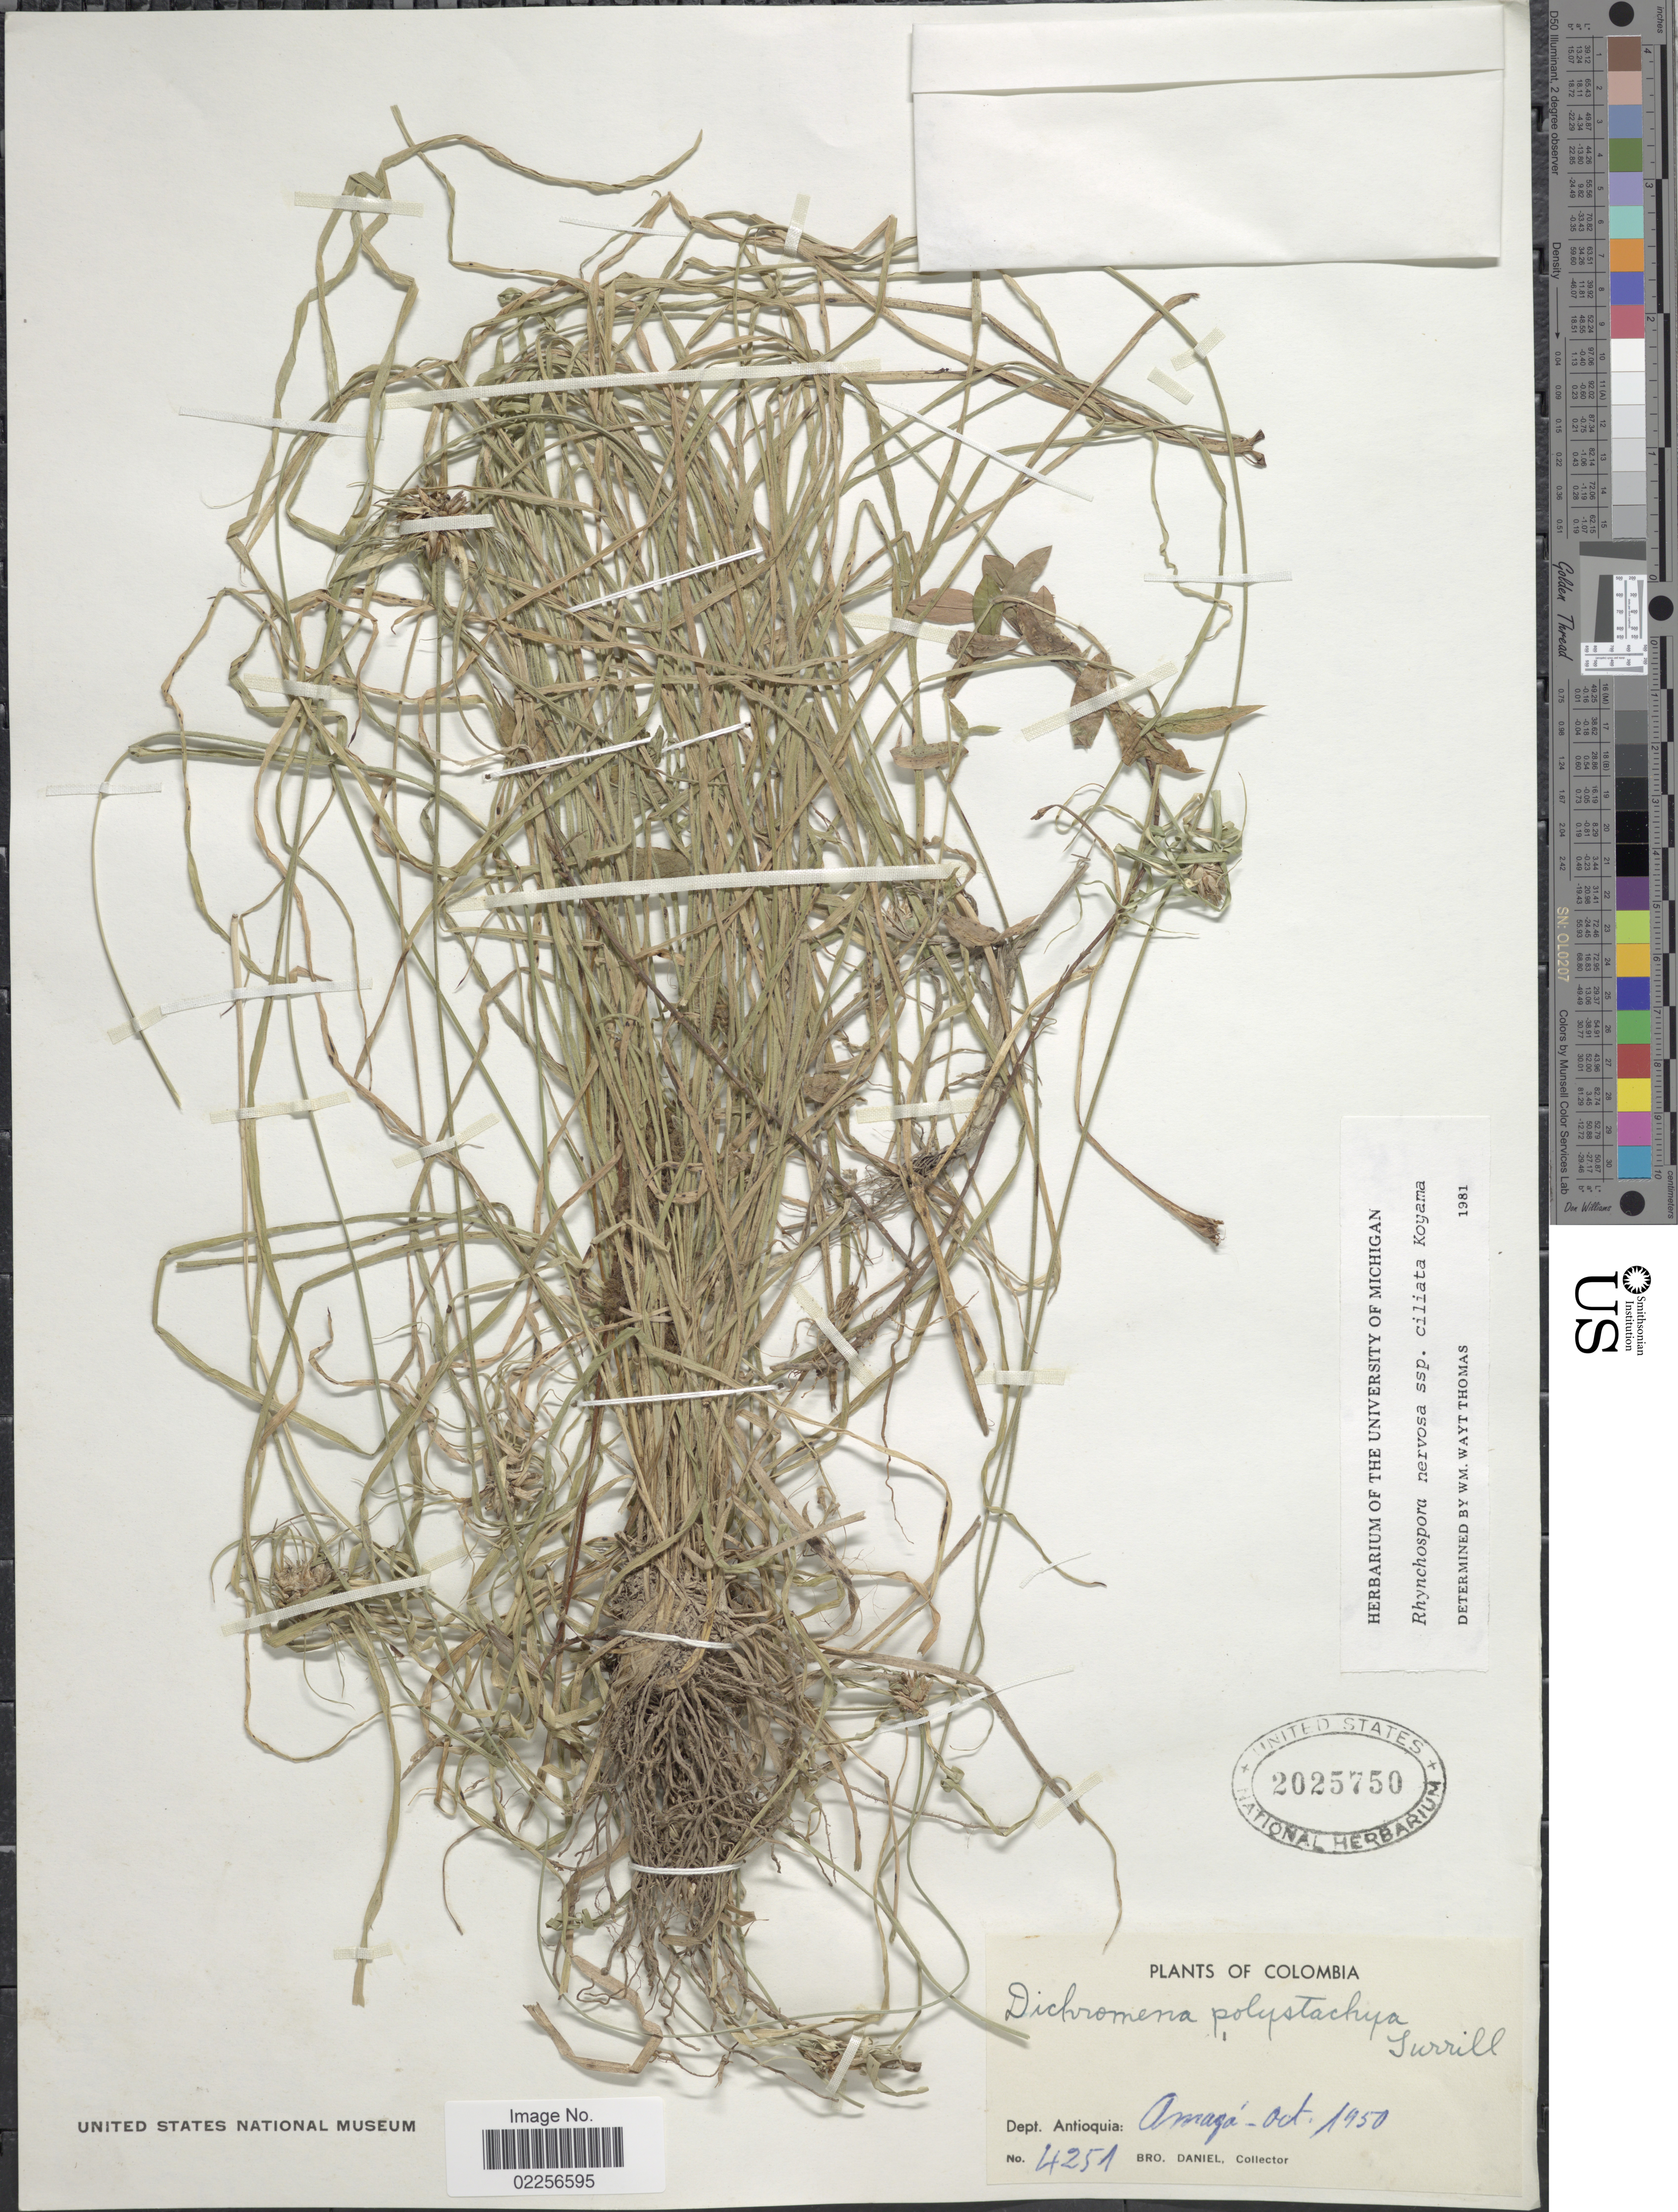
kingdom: Plantae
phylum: Tracheophyta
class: Liliopsida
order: Poales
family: Cyperaceae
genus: Rhynchospora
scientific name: Rhynchospora ciliata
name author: (G. Mey.) Kük.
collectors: Bro. Daniel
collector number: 4251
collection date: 1950-10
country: Colombia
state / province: Antioquia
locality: Amaga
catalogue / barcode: US 2025750